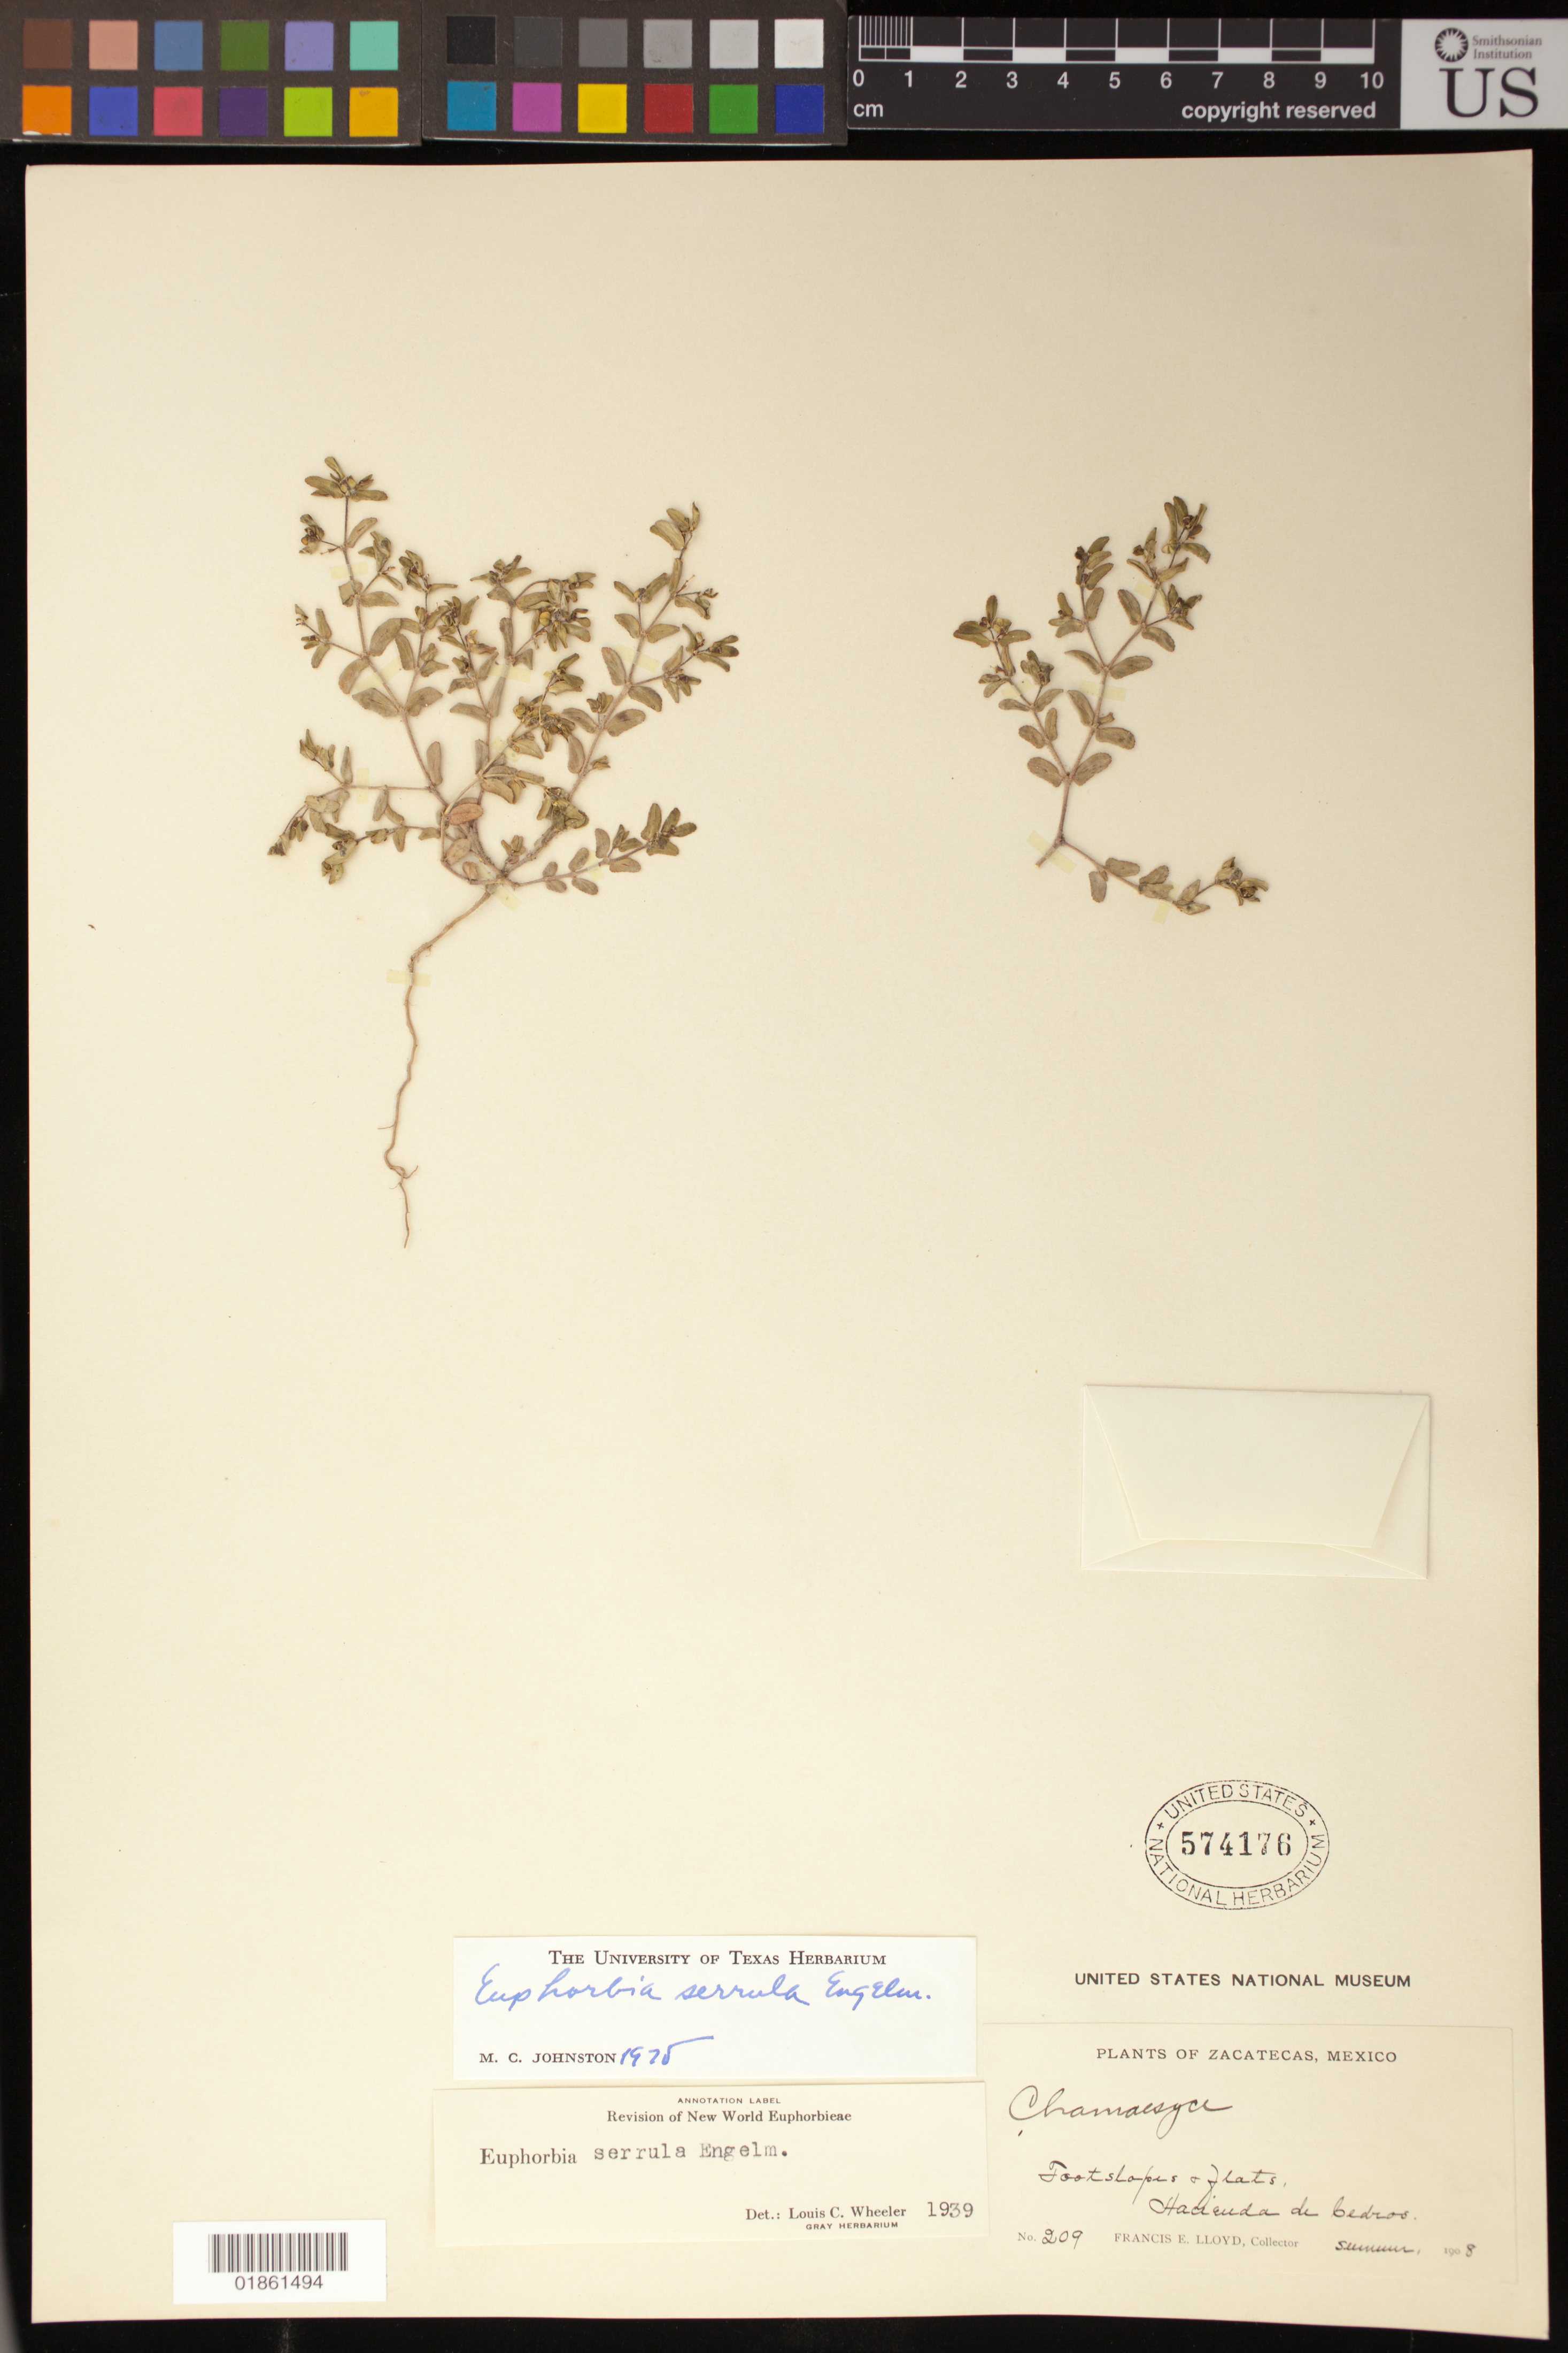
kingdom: Plantae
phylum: Tracheophyta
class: Magnoliopsida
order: Malpighiales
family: Euphorbiaceae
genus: Euphorbia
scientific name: Euphorbia serrula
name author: Engelm. in Emory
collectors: F. E. Lloyd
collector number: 209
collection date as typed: Summer 1908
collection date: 1908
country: Mexico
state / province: Zacatecas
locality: Footslopes and flats, Hacienda de Cedros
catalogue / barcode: US 574176